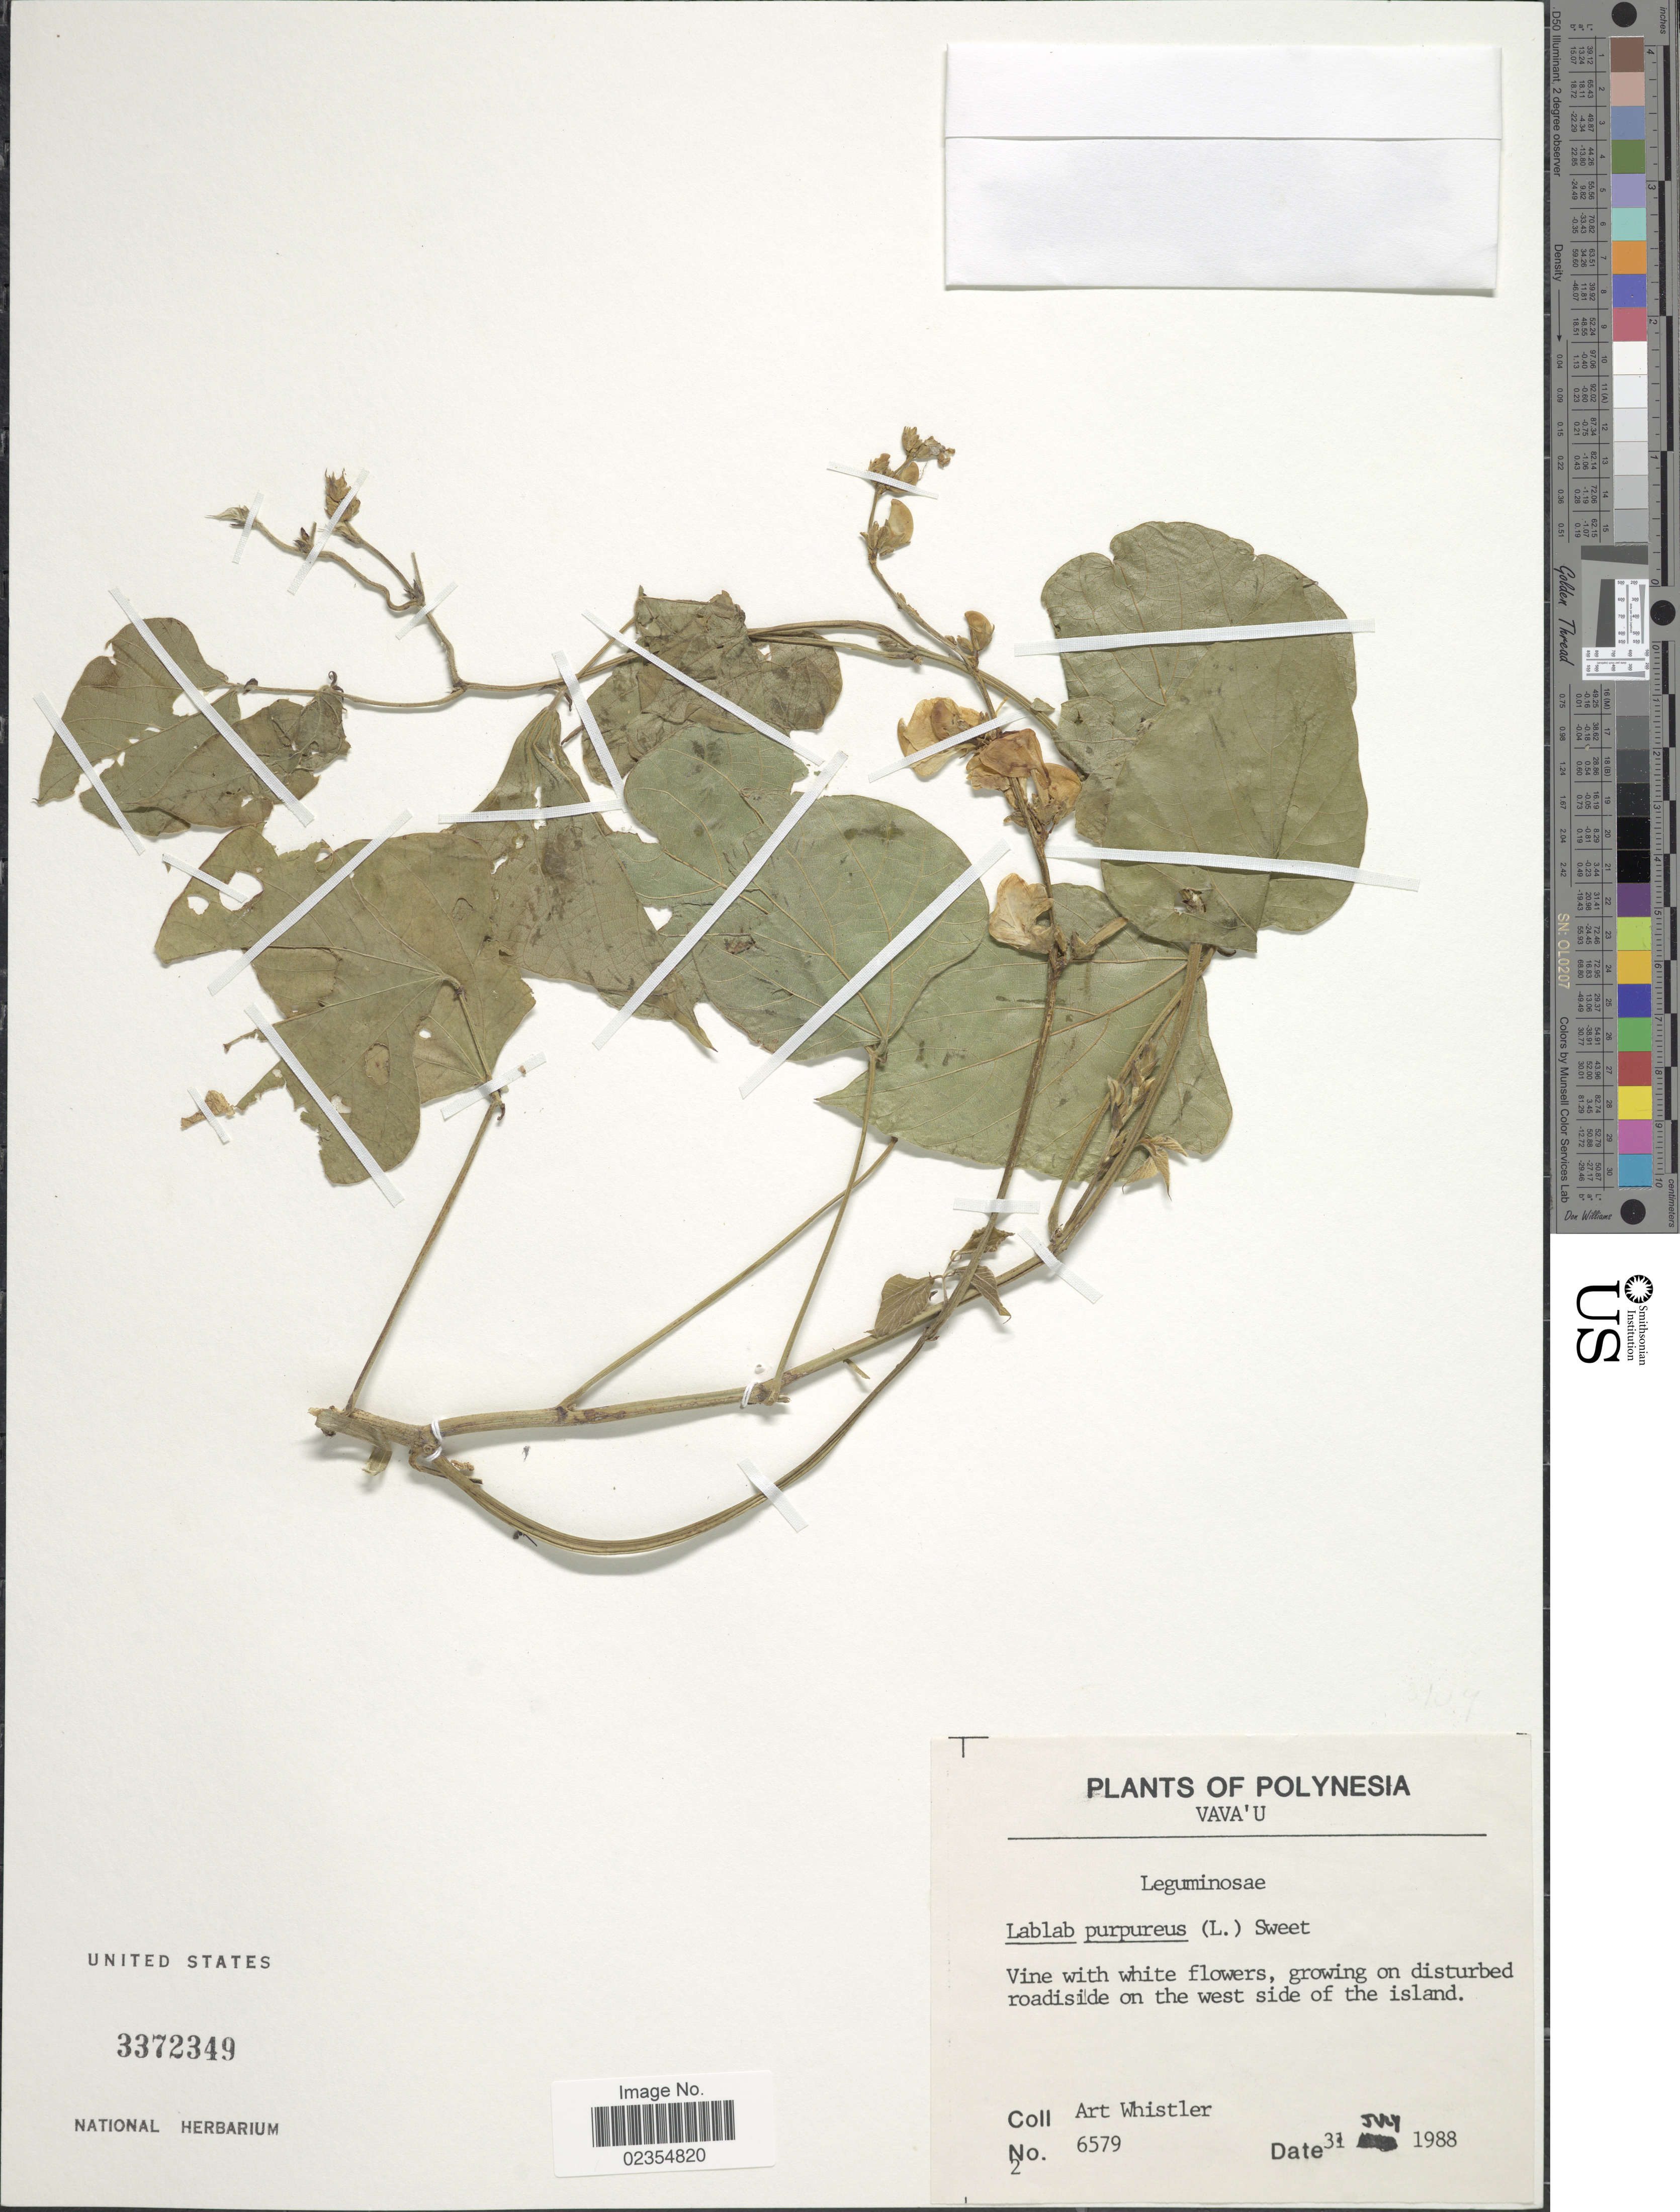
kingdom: Plantae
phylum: Tracheophyta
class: Magnoliopsida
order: Fabales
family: Fabaceae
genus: Lablab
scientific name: Lablab purpureus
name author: (L.) Sweet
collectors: A. Whistler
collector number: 6579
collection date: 1988-07-31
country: Tonga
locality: Polynesia, Vava'u, on disturbed roadside on the west of the island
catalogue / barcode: US 3372349